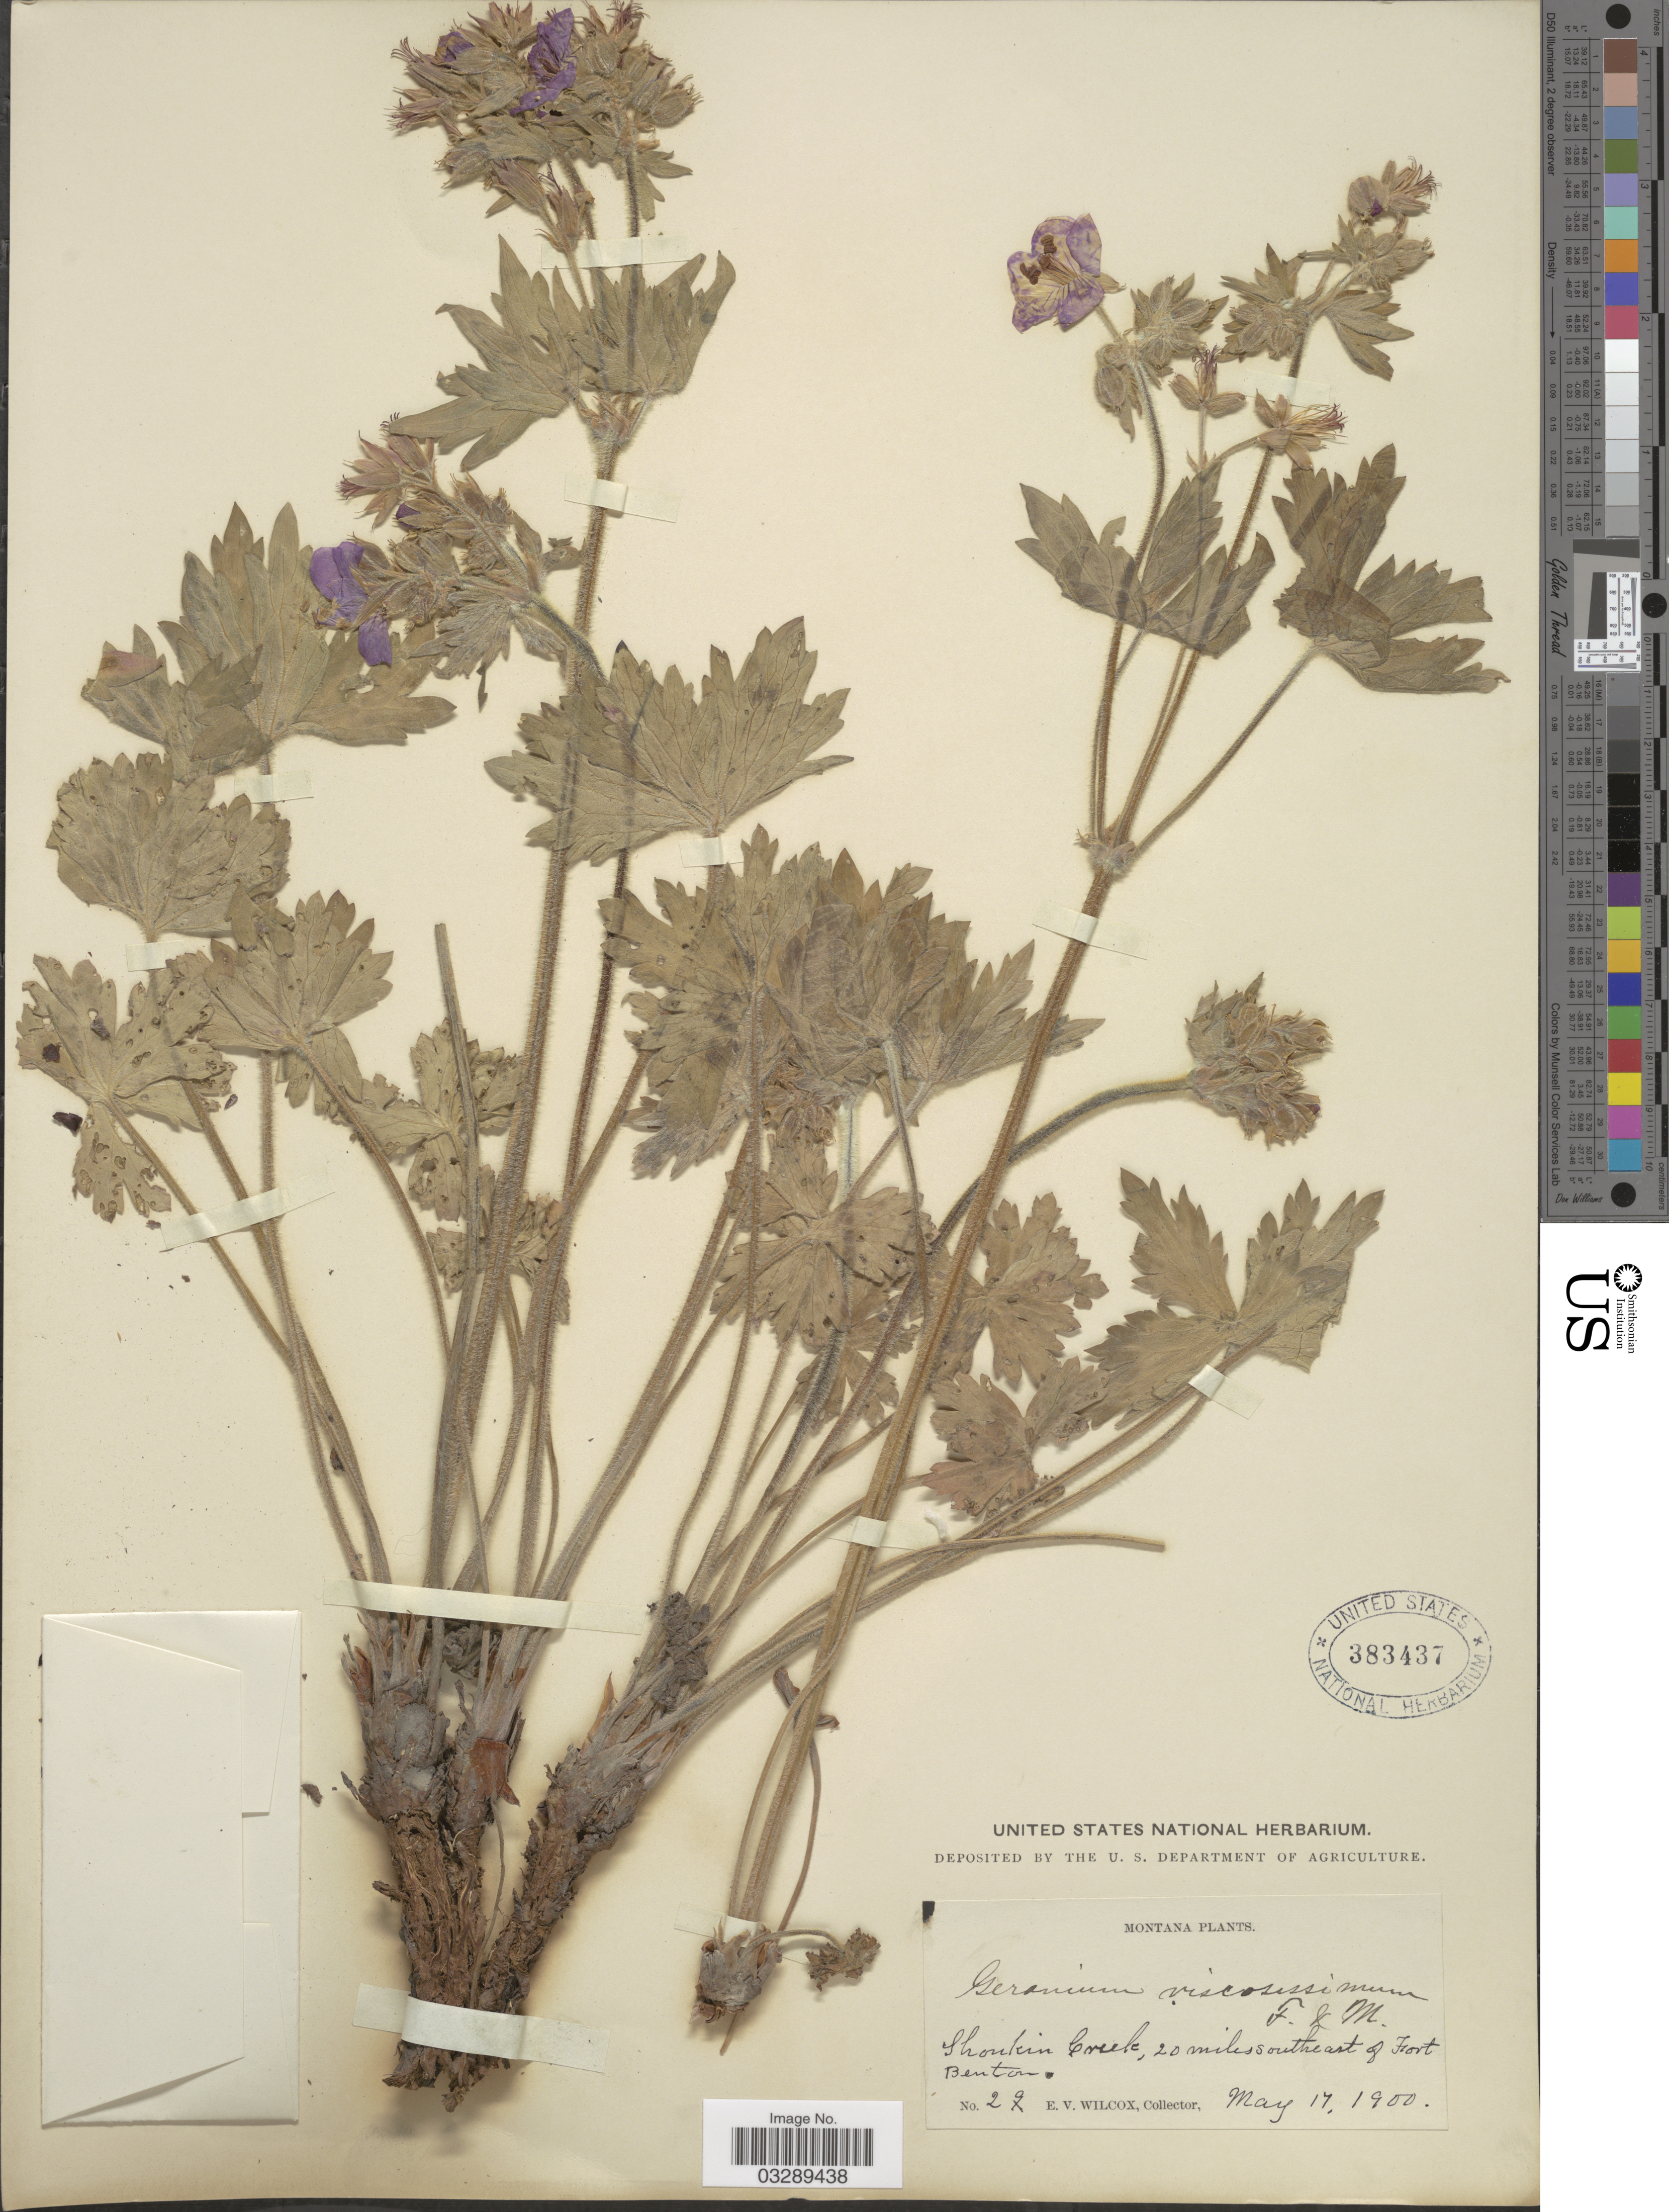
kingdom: Plantae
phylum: Tracheophyta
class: Magnoliopsida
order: Geraniales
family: Geraniaceae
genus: Geranium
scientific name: Geranium viscosissimum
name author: Fisch. & C.A. Mey.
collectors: E. V. Wilcox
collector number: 29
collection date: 1900-05-17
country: United States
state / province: Montana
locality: Shoukin Creek, 20 miles southeast of Fort Benton.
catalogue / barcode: US 383437